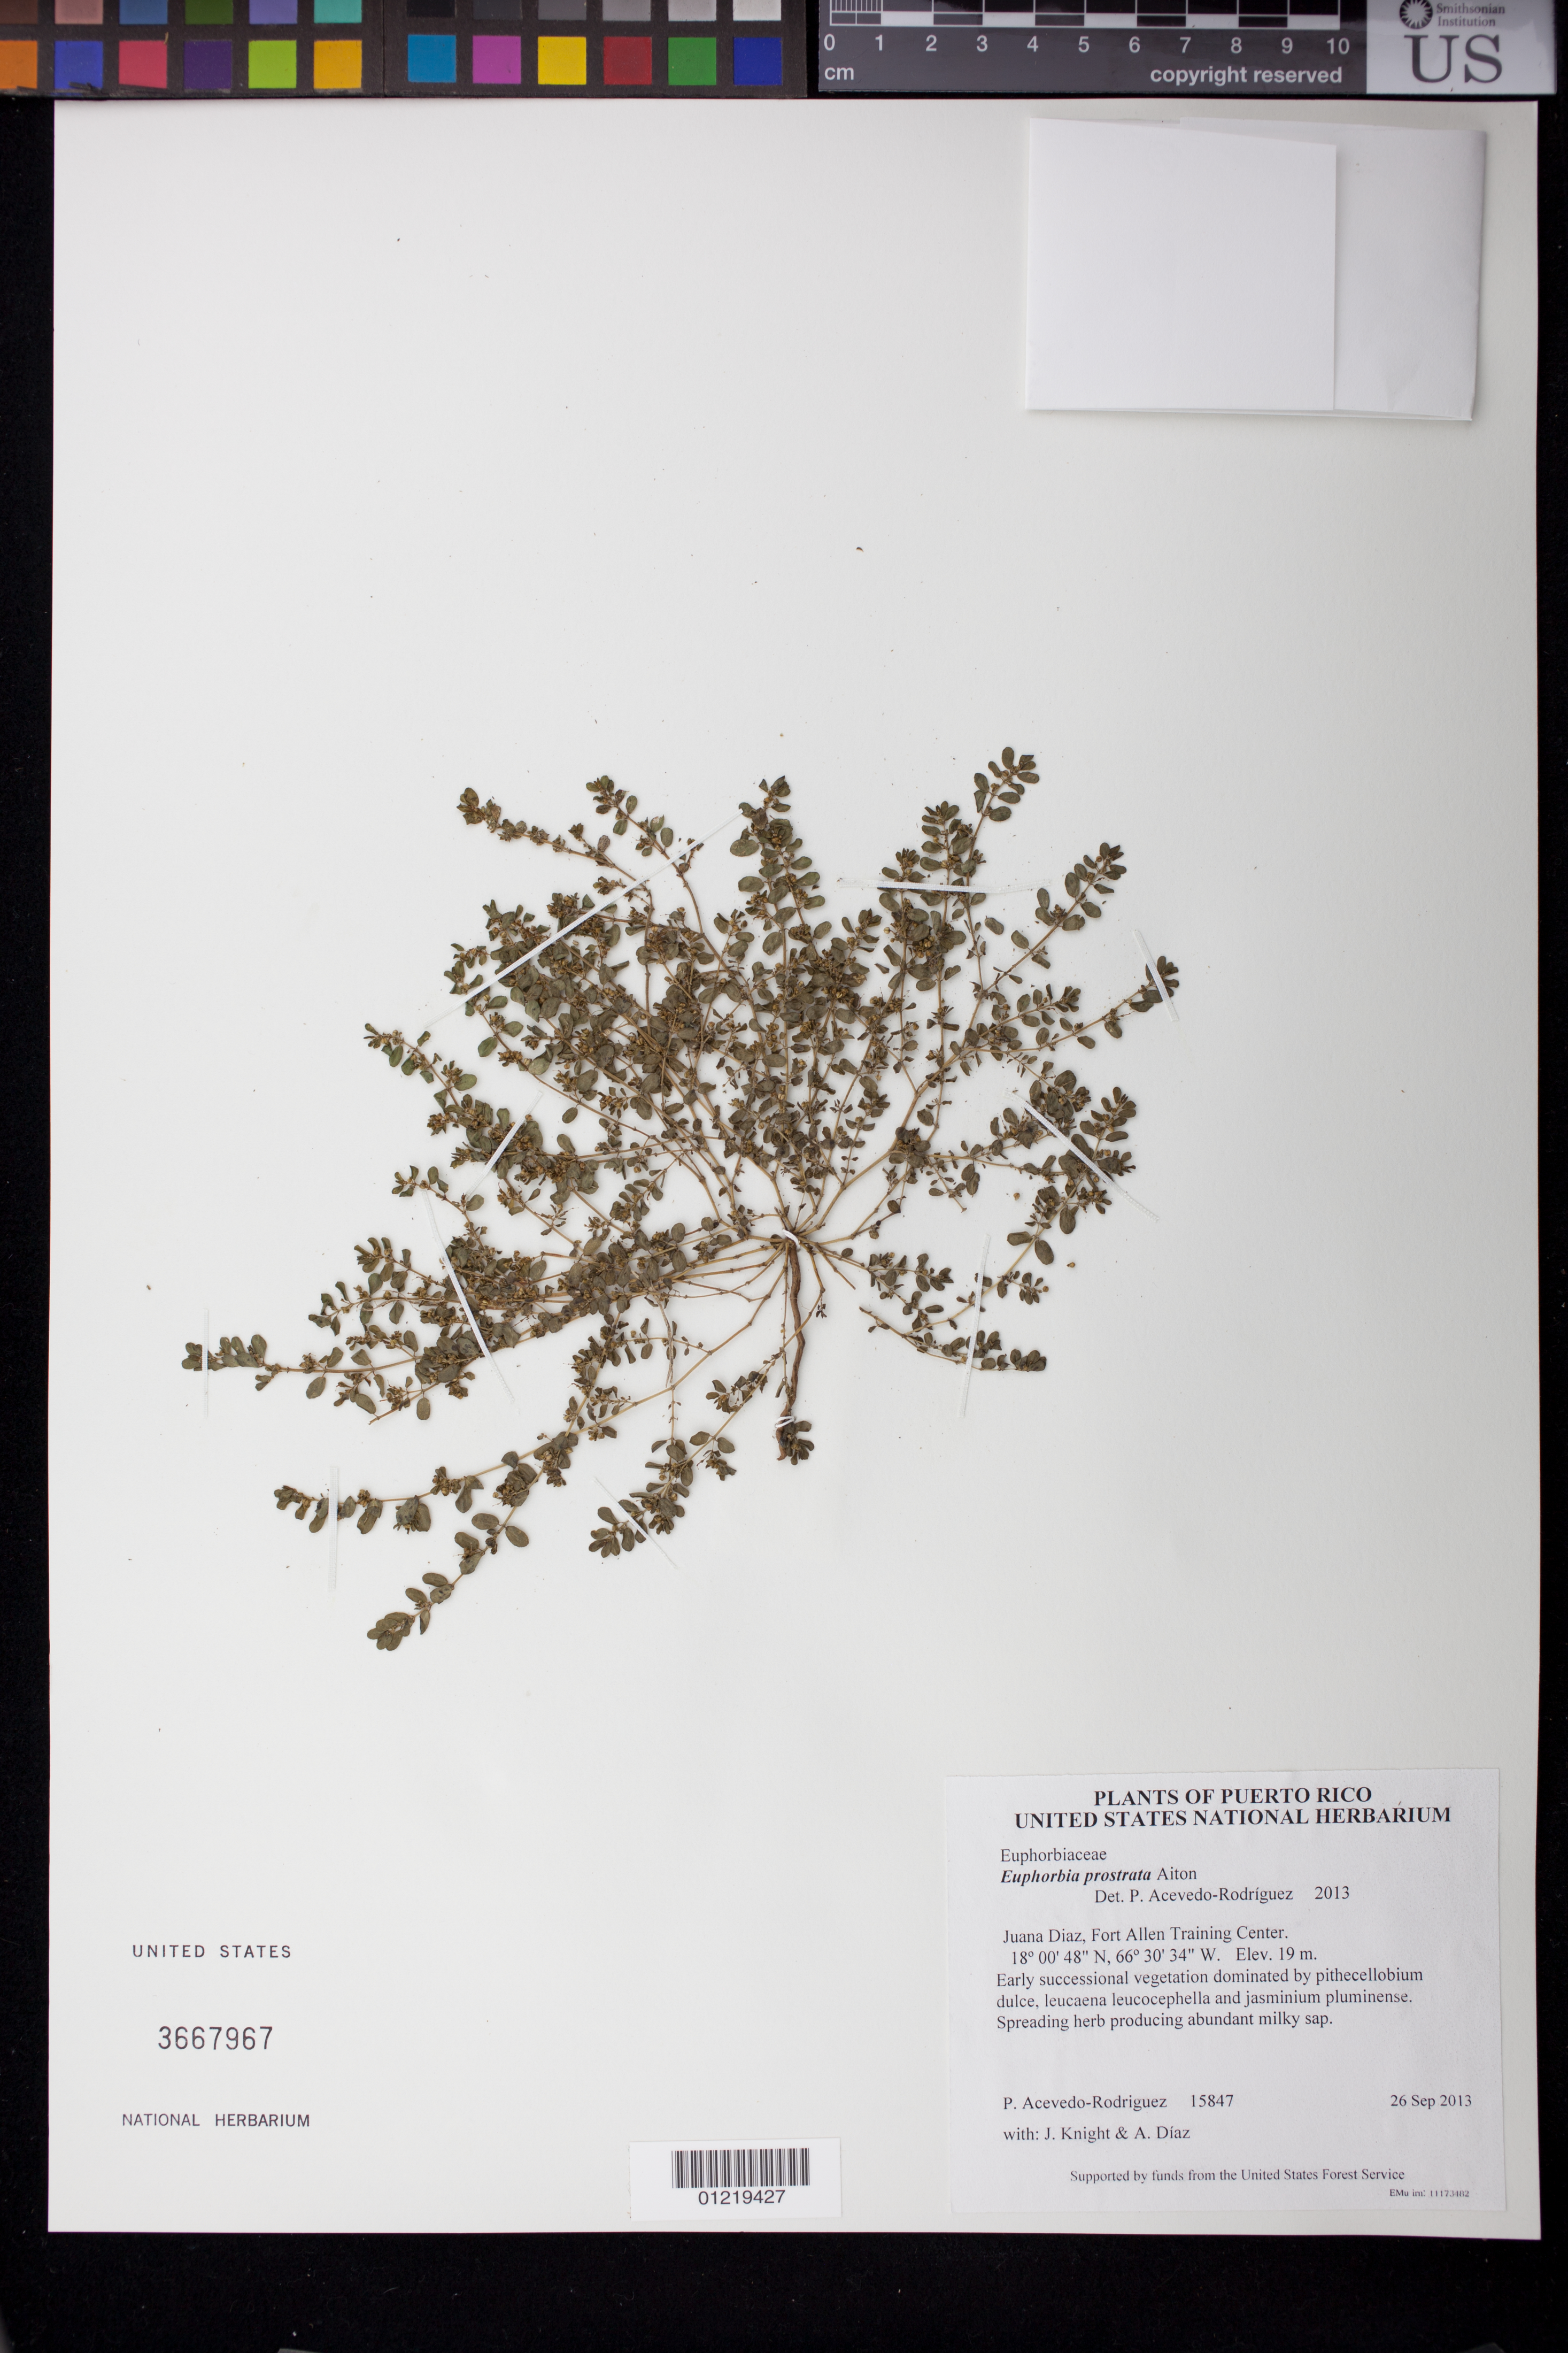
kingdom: Plantae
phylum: Tracheophyta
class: Magnoliopsida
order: Malpighiales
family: Euphorbiaceae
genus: Euphorbia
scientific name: Euphorbia prostrata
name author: Aiton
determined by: Acevedo-Rodríguez, P., (BOT), Smithsonian Institution - National Museum of Natural History (UNITED STATES)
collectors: P. Acevedo-Rodr., J. Knight & A. Díaz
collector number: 15847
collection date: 2013-09-26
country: Puerto Rico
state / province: Juana Diaz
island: Puerto Rico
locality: Fort Allen Training Center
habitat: Early successional vegetation dominated by pithecellobium dulce, leucaena leucocephella and jasminium pluminense.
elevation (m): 19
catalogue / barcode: US 3667967